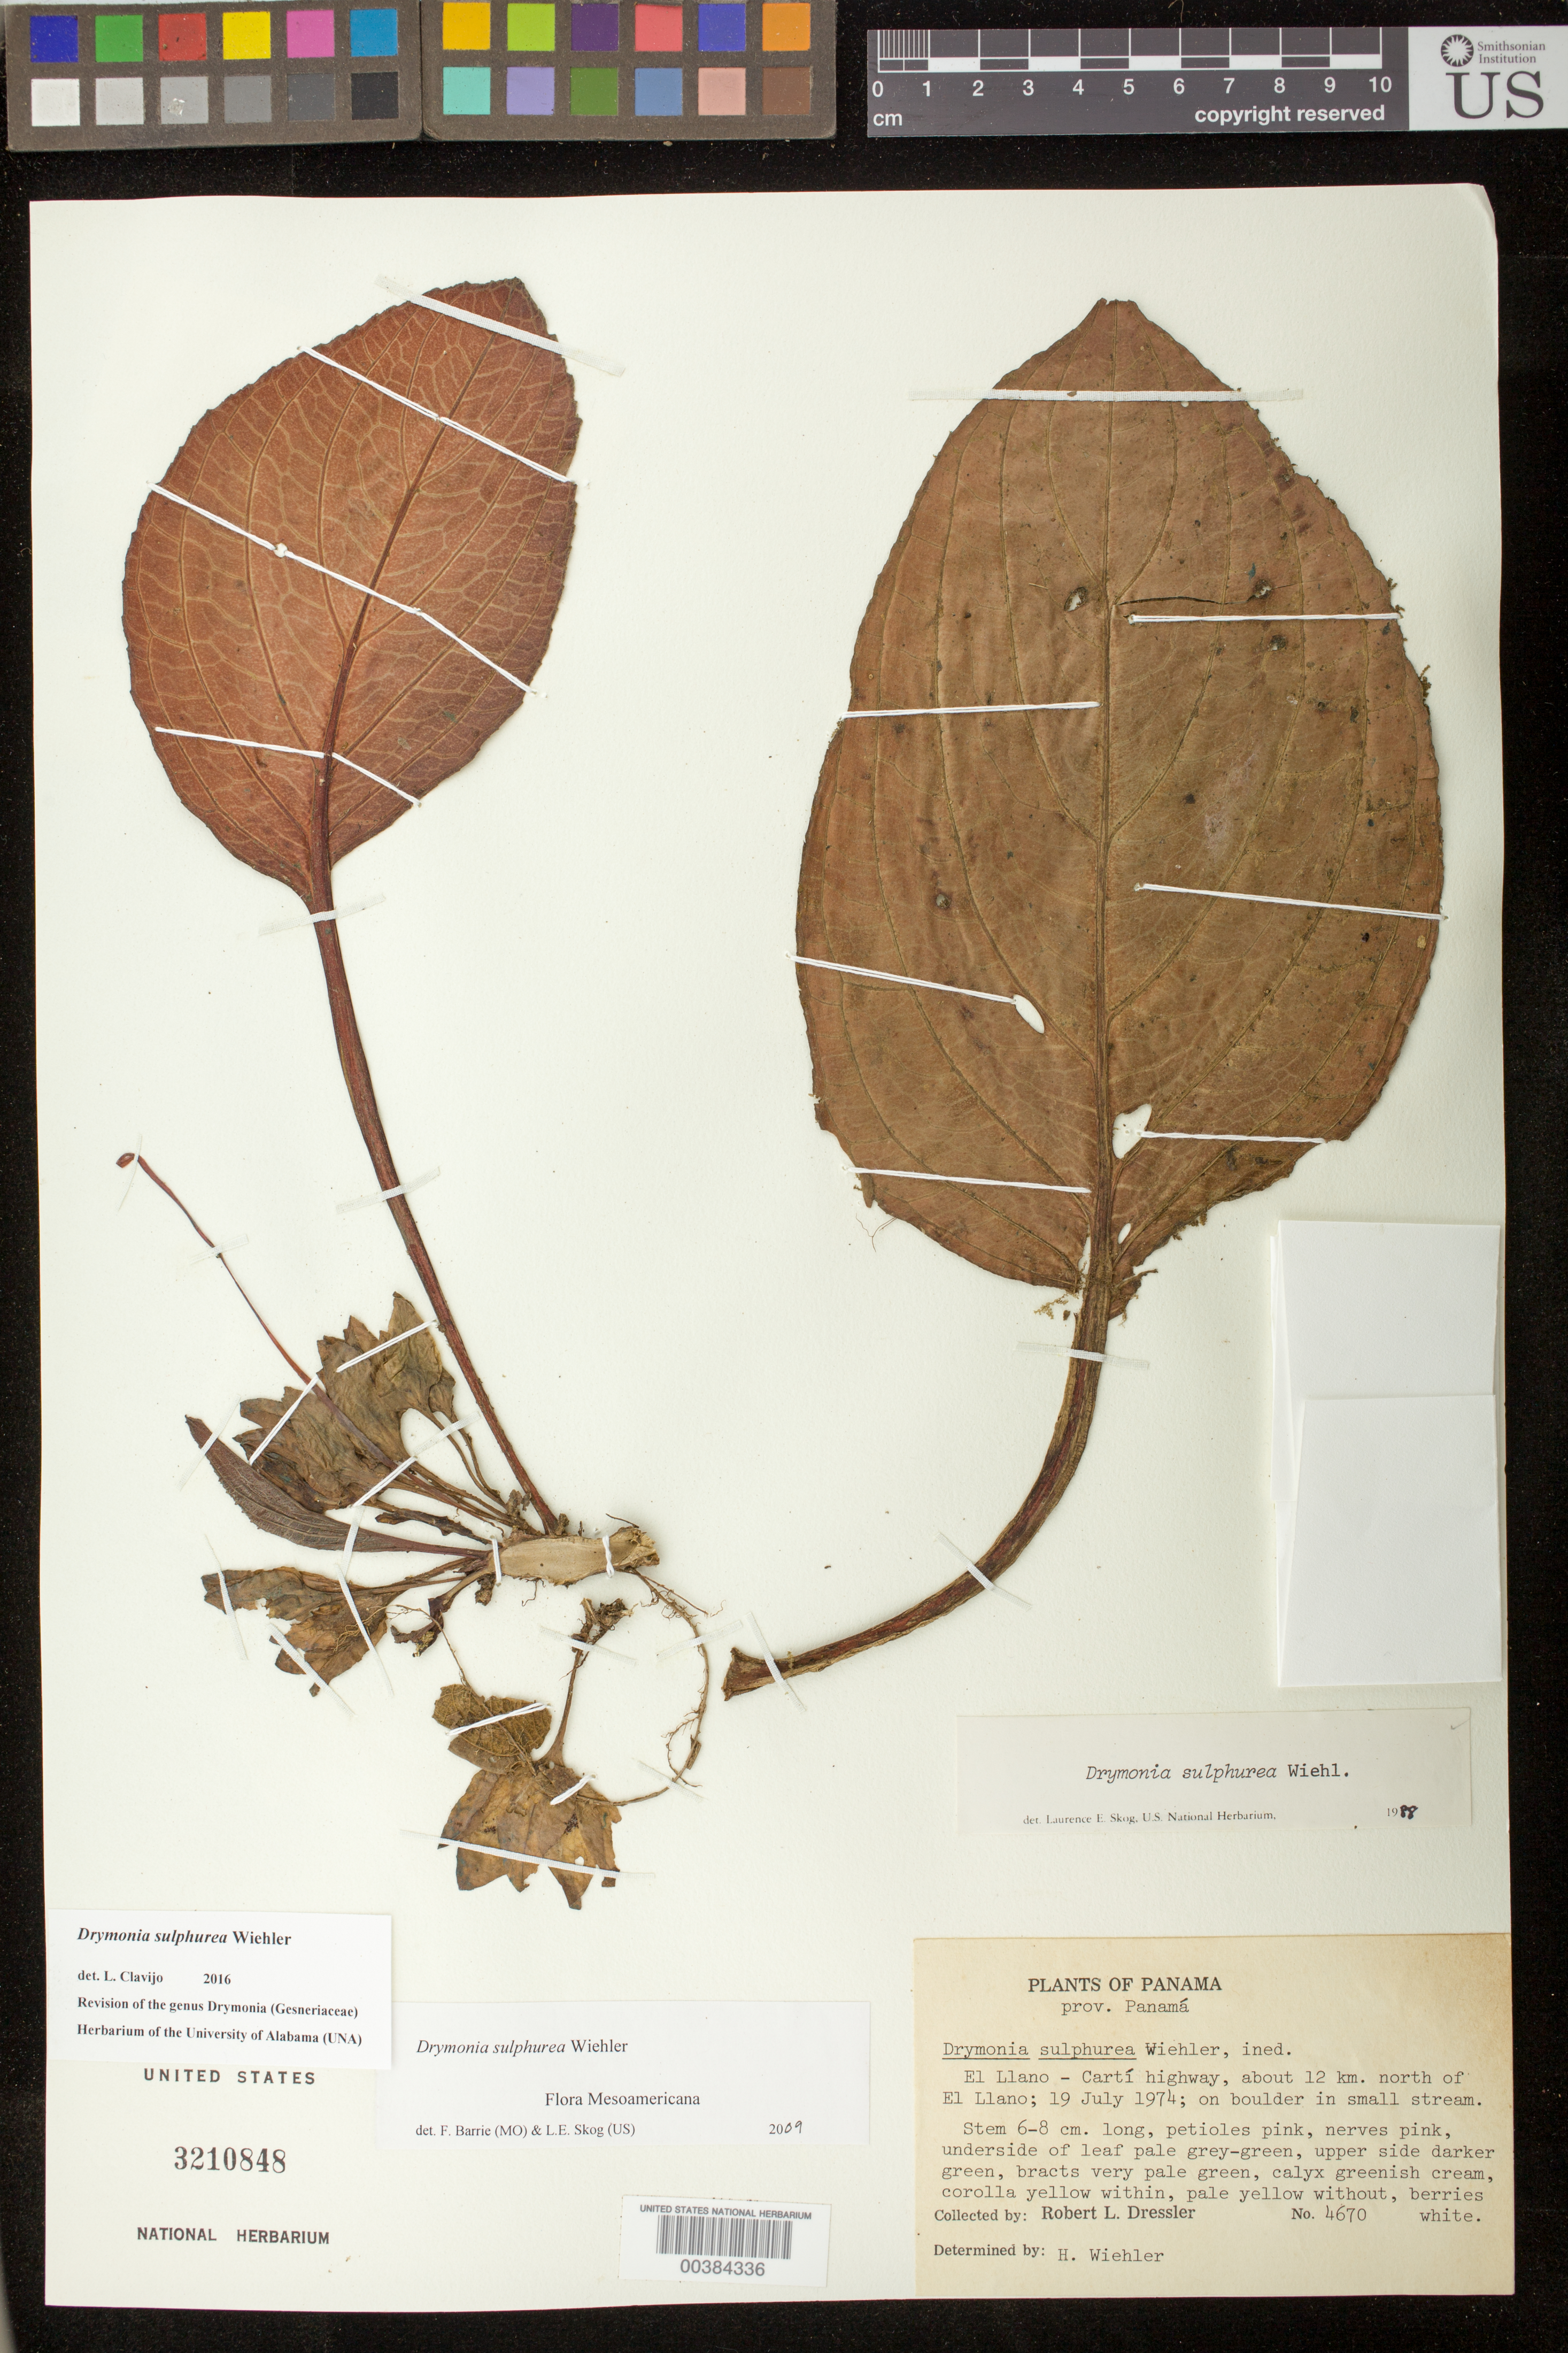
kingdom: Plantae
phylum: Tracheophyta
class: Magnoliopsida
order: Lamiales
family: Gesneriaceae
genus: Drymonia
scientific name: Drymonia sulphurea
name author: Wiehler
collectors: R. Dressler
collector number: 4670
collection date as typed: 19 Jul 1974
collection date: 1974-07-19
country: Panama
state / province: Panamá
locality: El Llano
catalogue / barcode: US 3210848